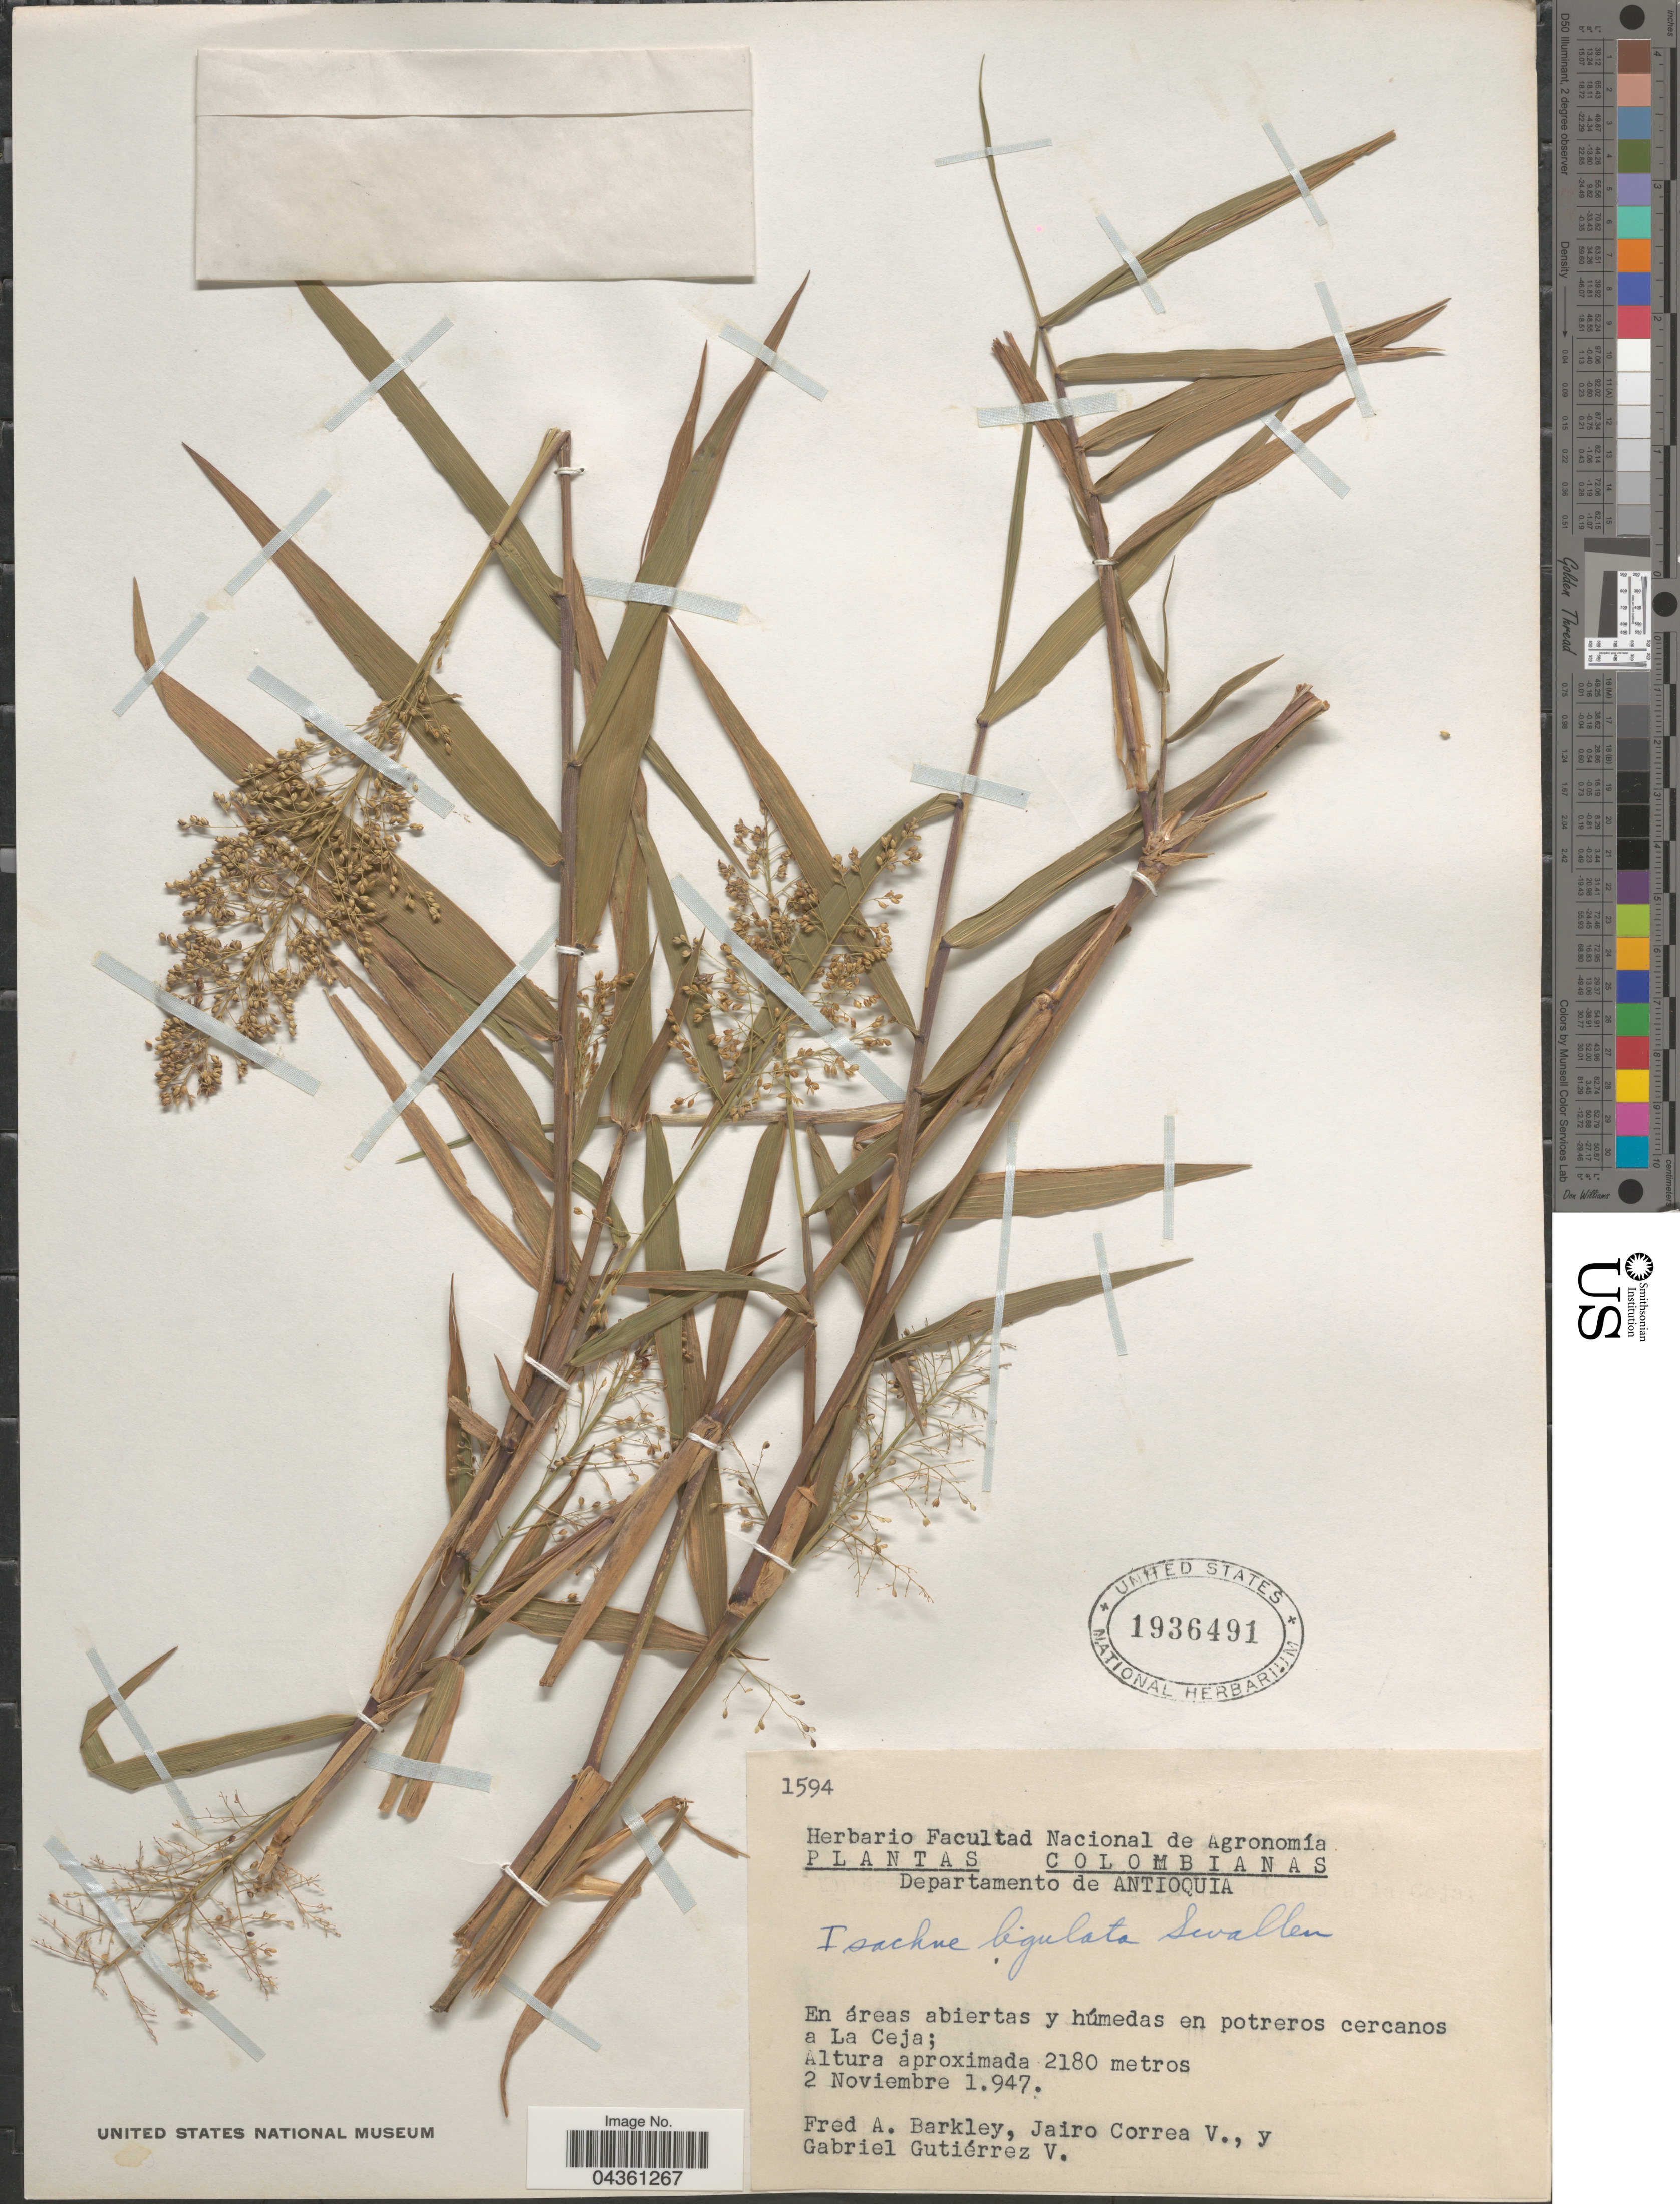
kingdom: Plantae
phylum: Tracheophyta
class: Liliopsida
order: Poales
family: Poaceae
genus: Isachne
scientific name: Isachne ligulata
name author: Swallen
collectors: F. A. Barkley, J. Correa & G. Gutiérrez V.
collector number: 1594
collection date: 1947-11-02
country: Colombia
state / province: Antioquia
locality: Departamento de Antioquia. En áreas abiertas y húmedas en potreros cercanos a La Ceja.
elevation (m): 2180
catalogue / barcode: US 1936491